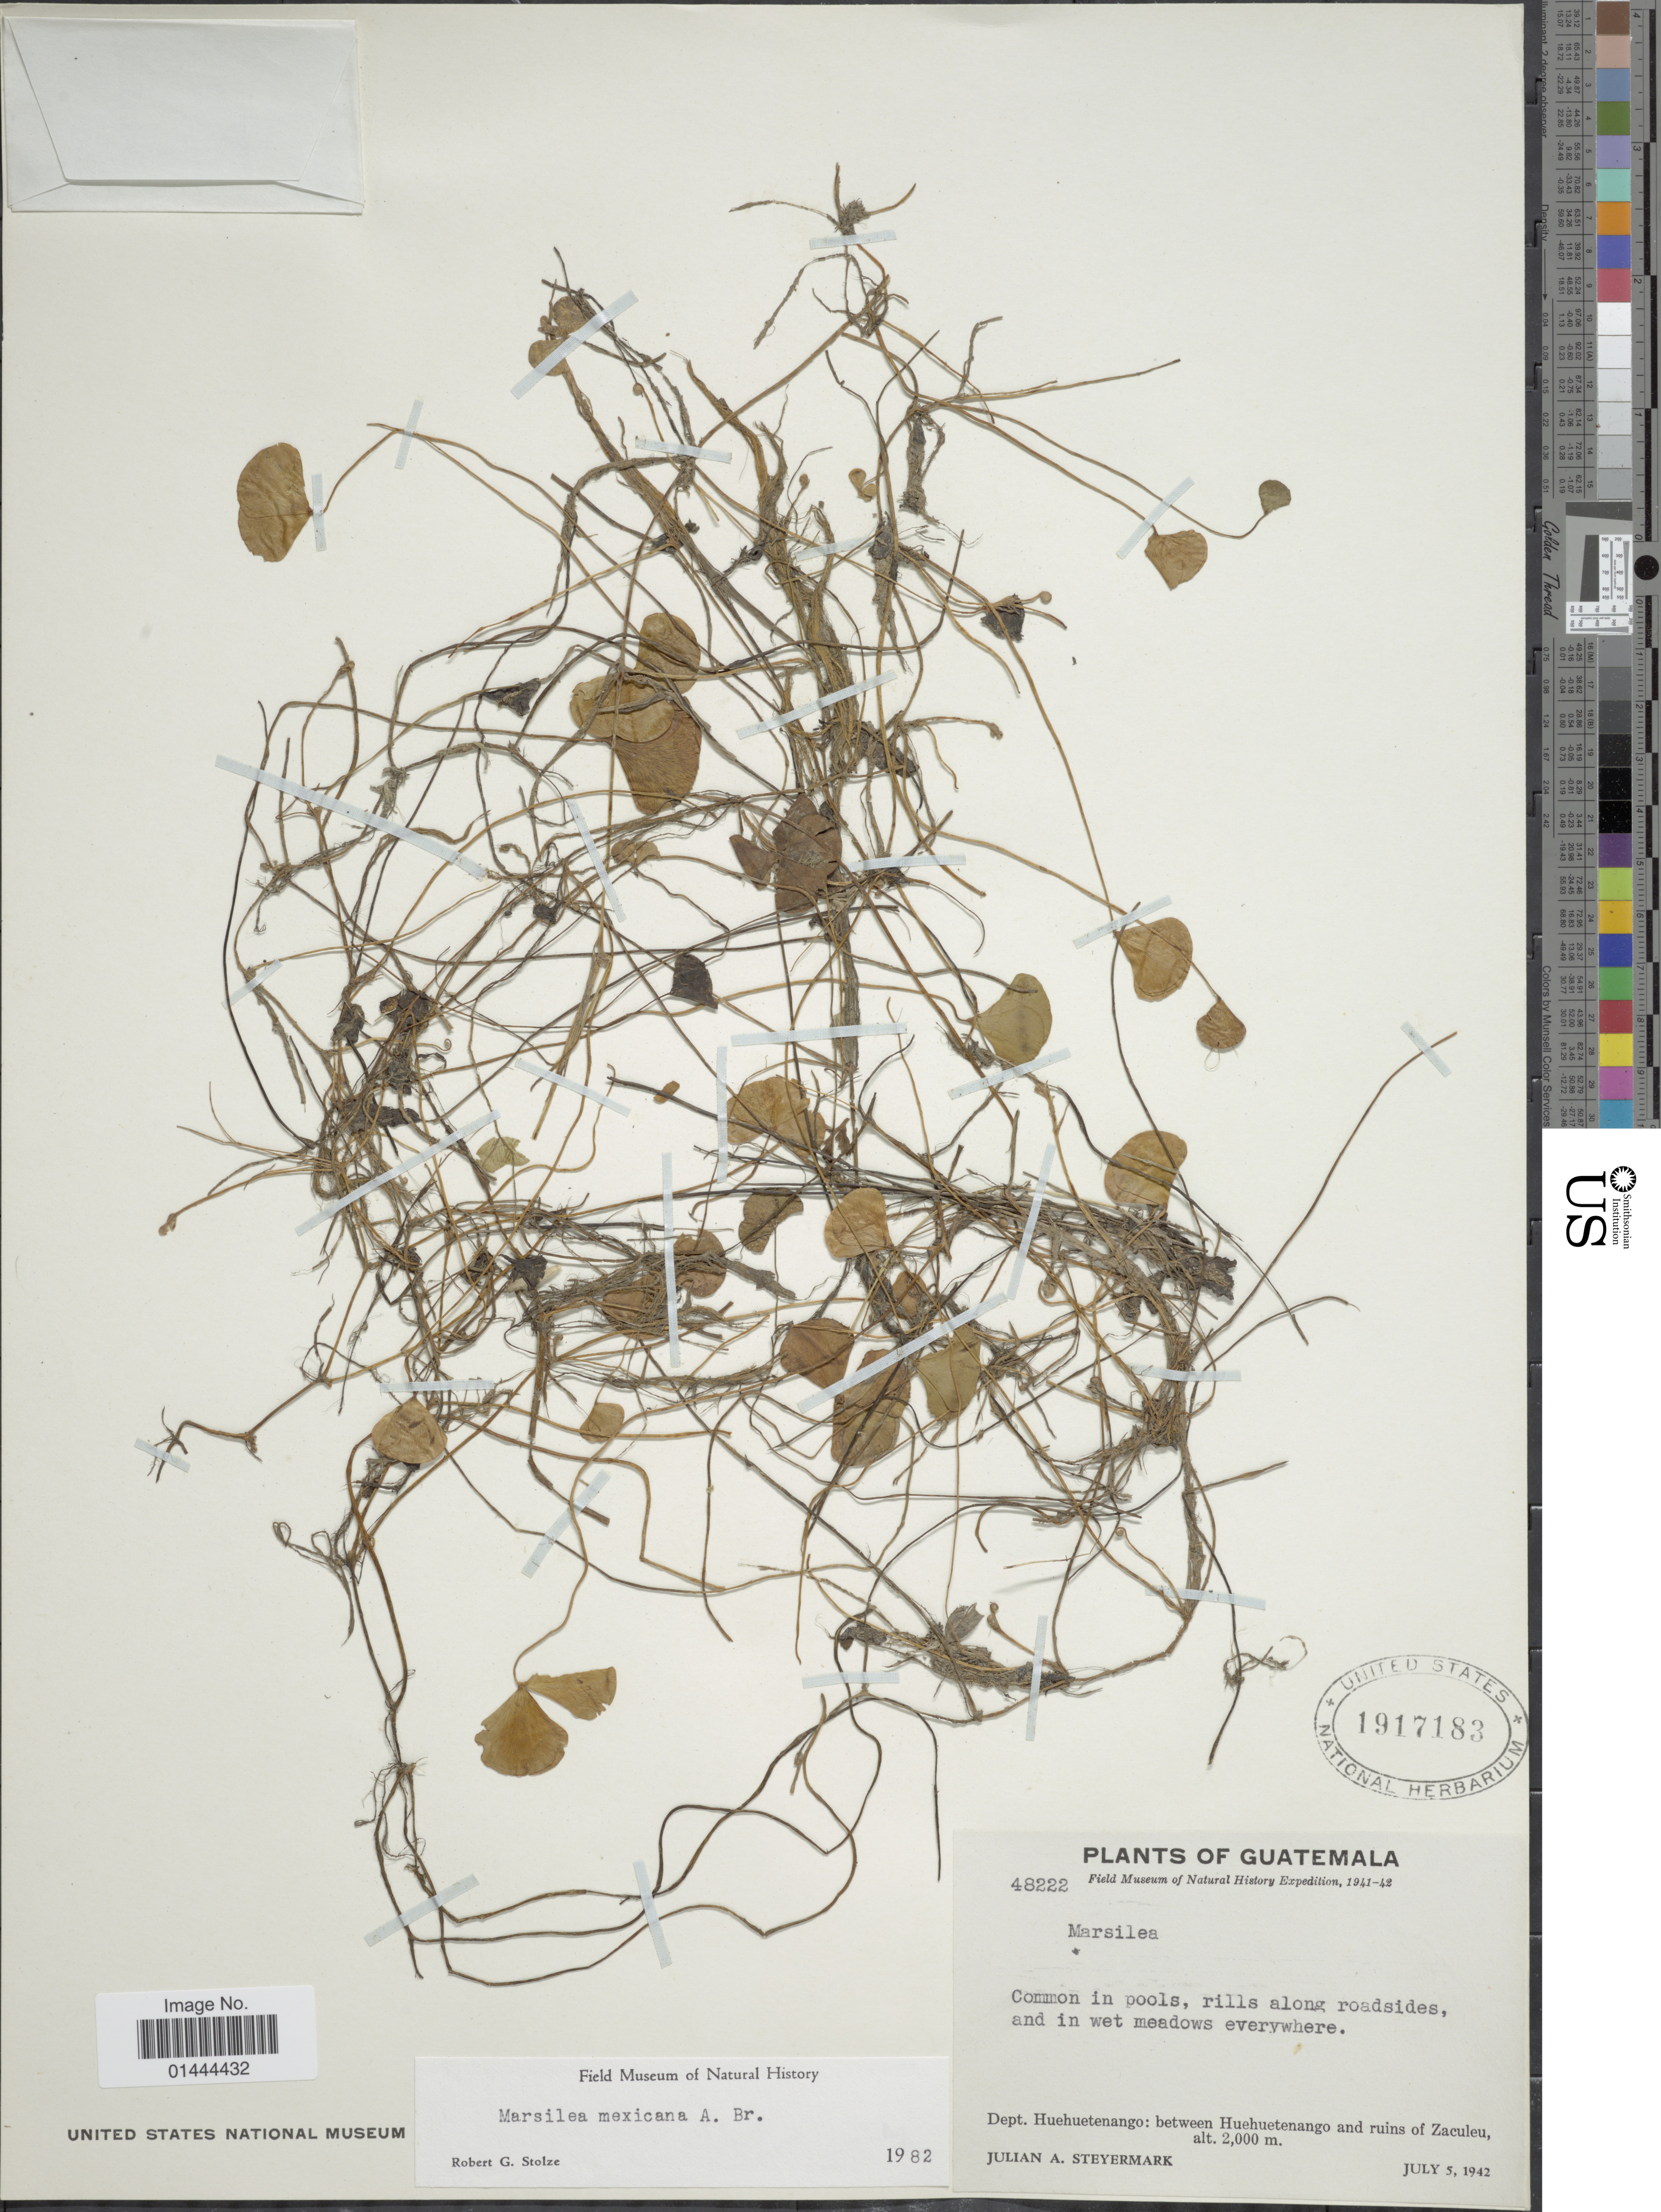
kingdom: Plantae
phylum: Tracheophyta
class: Polypodiopsida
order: Salviniales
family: Marsileaceae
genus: Marsilea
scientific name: Marsilea mexicana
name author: A. Braun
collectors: J. Steyermark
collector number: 48222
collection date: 1942-07-05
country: Guatemala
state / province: Huehuetenango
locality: Common in pools, rills along roadsides, and in wet meadows everywhere, between Huehuetenango and ruins of Zaculeu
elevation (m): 2000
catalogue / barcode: US 1917183